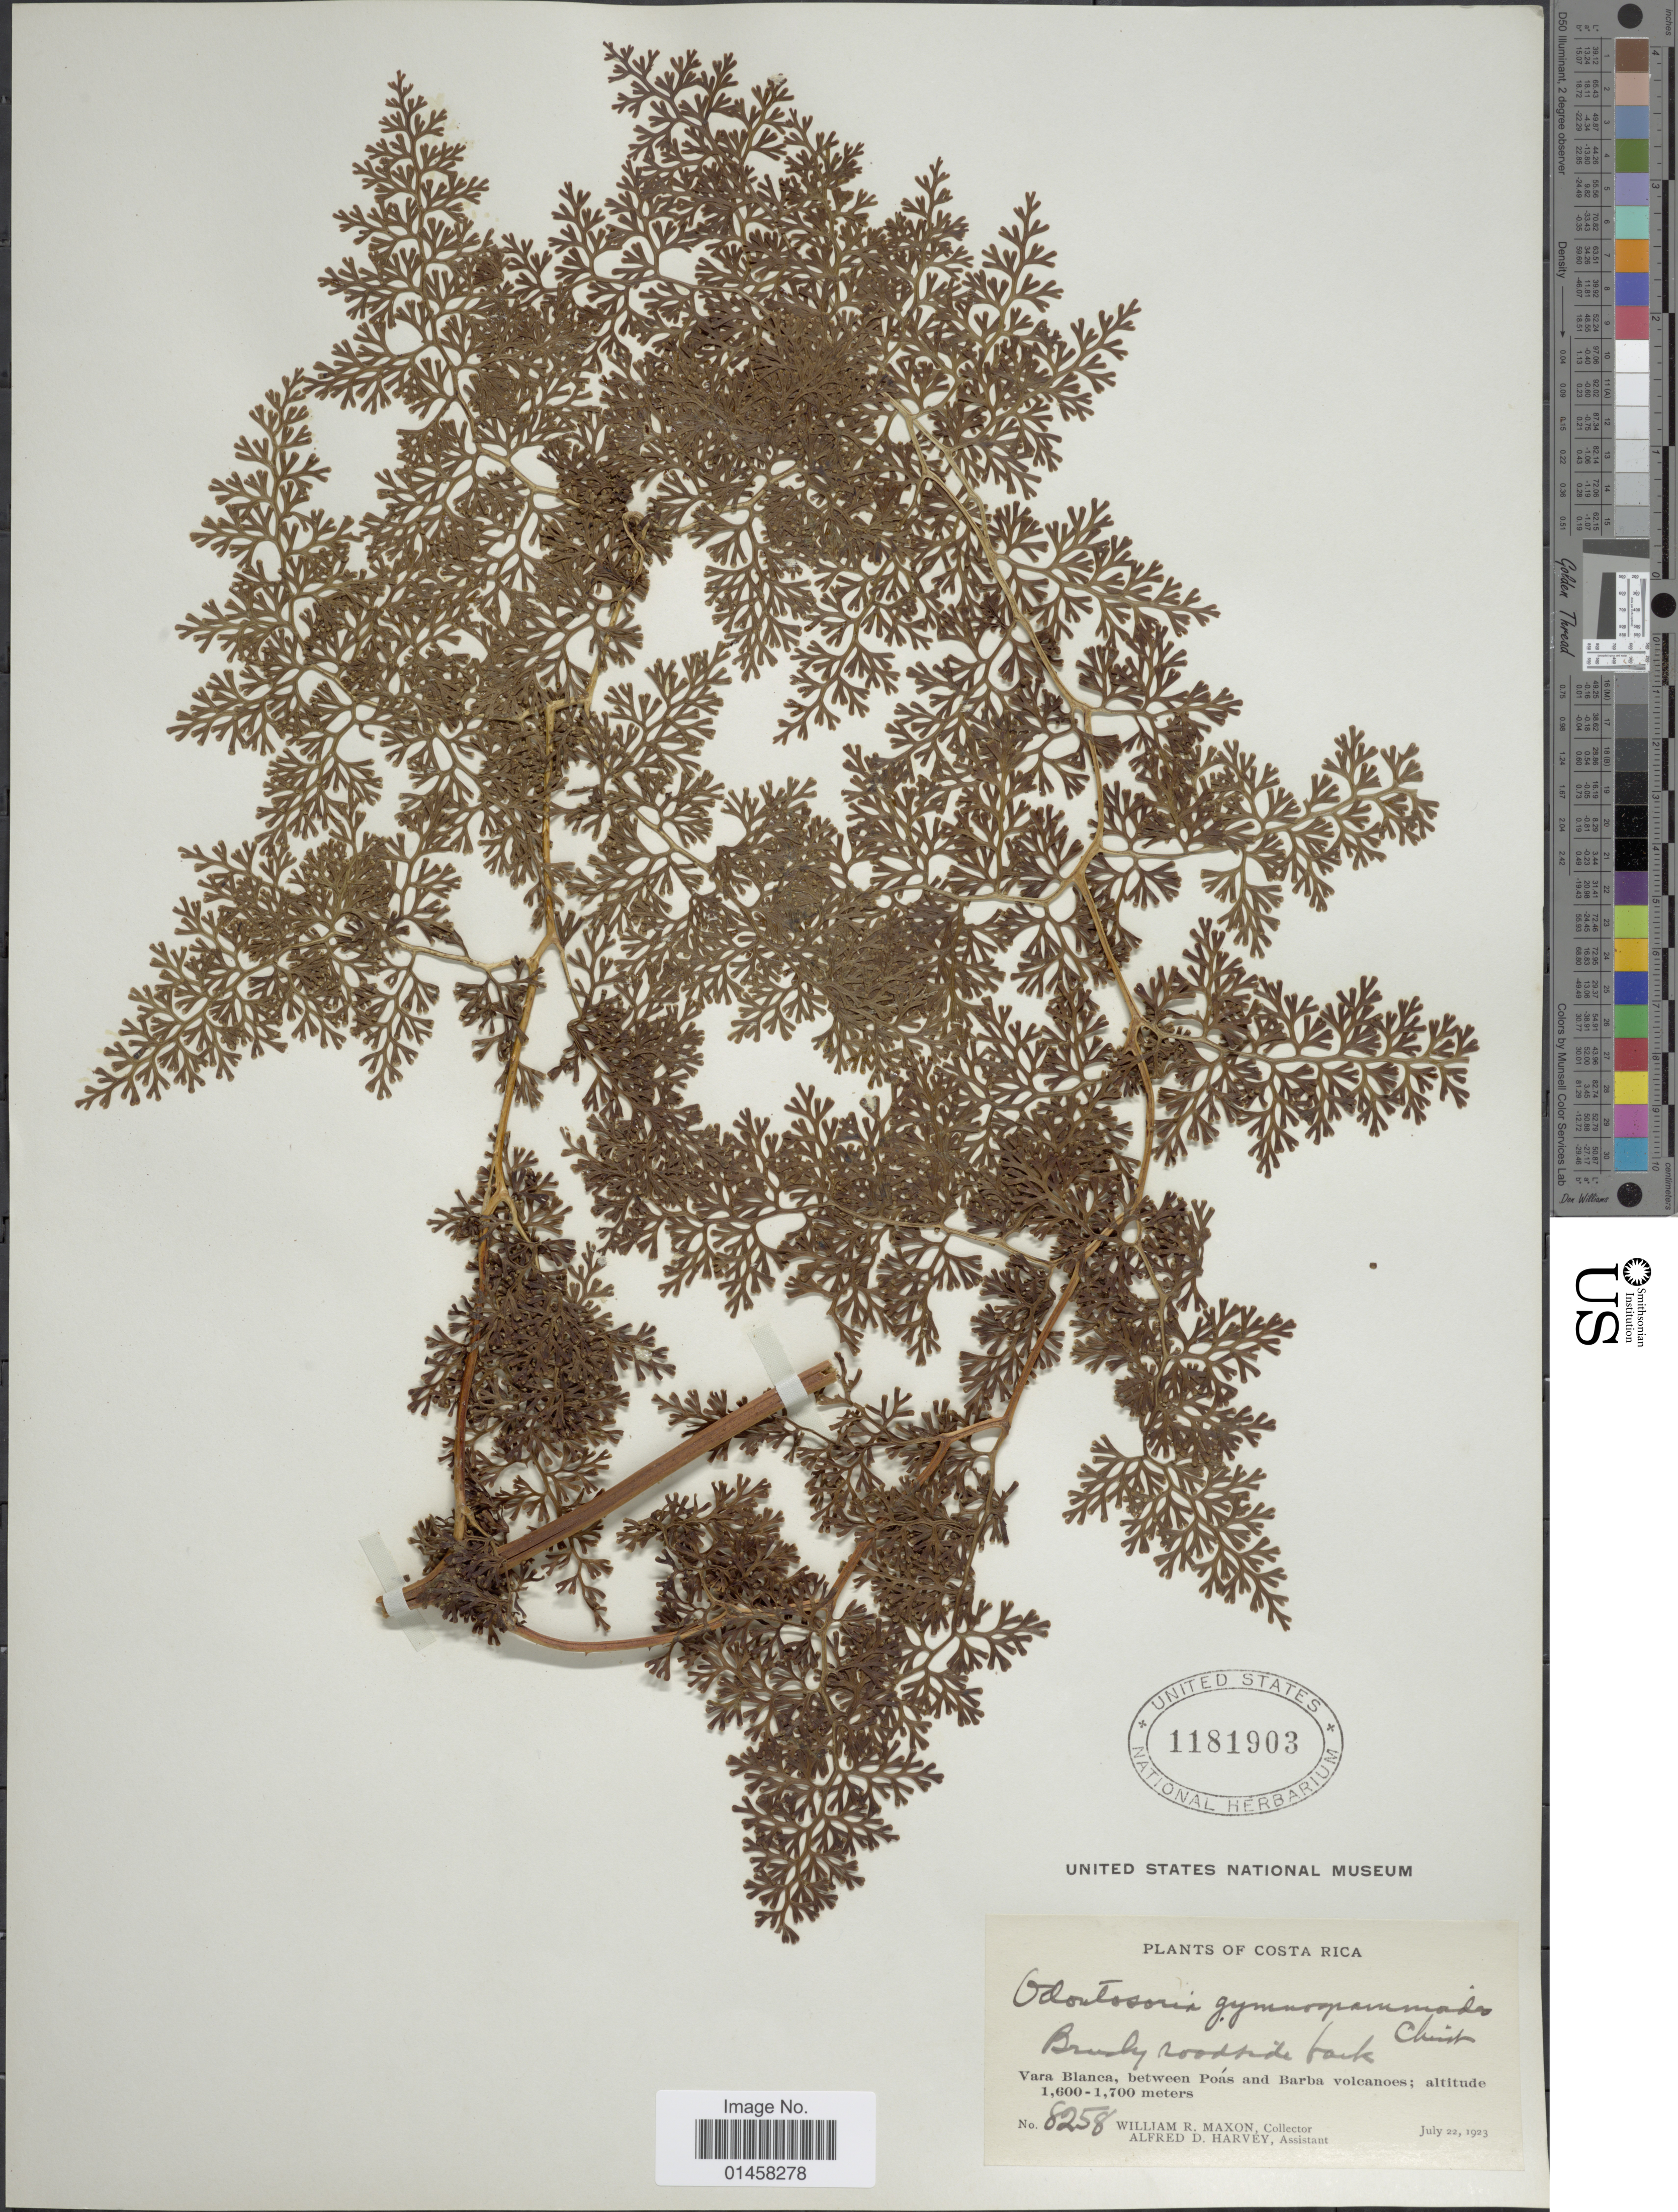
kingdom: Plantae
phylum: Tracheophyta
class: Polypodiopsida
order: Polypodiales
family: Lindsaeaceae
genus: Odontosoria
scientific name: Odontosoria gymnogrammoides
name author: Christ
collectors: W. R. Maxon & A. D. Harvey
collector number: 8258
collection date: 1923-07-22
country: Costa Rica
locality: Vara Blanca, between Poás and Barba Volcanoes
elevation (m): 1600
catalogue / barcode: US 1181903